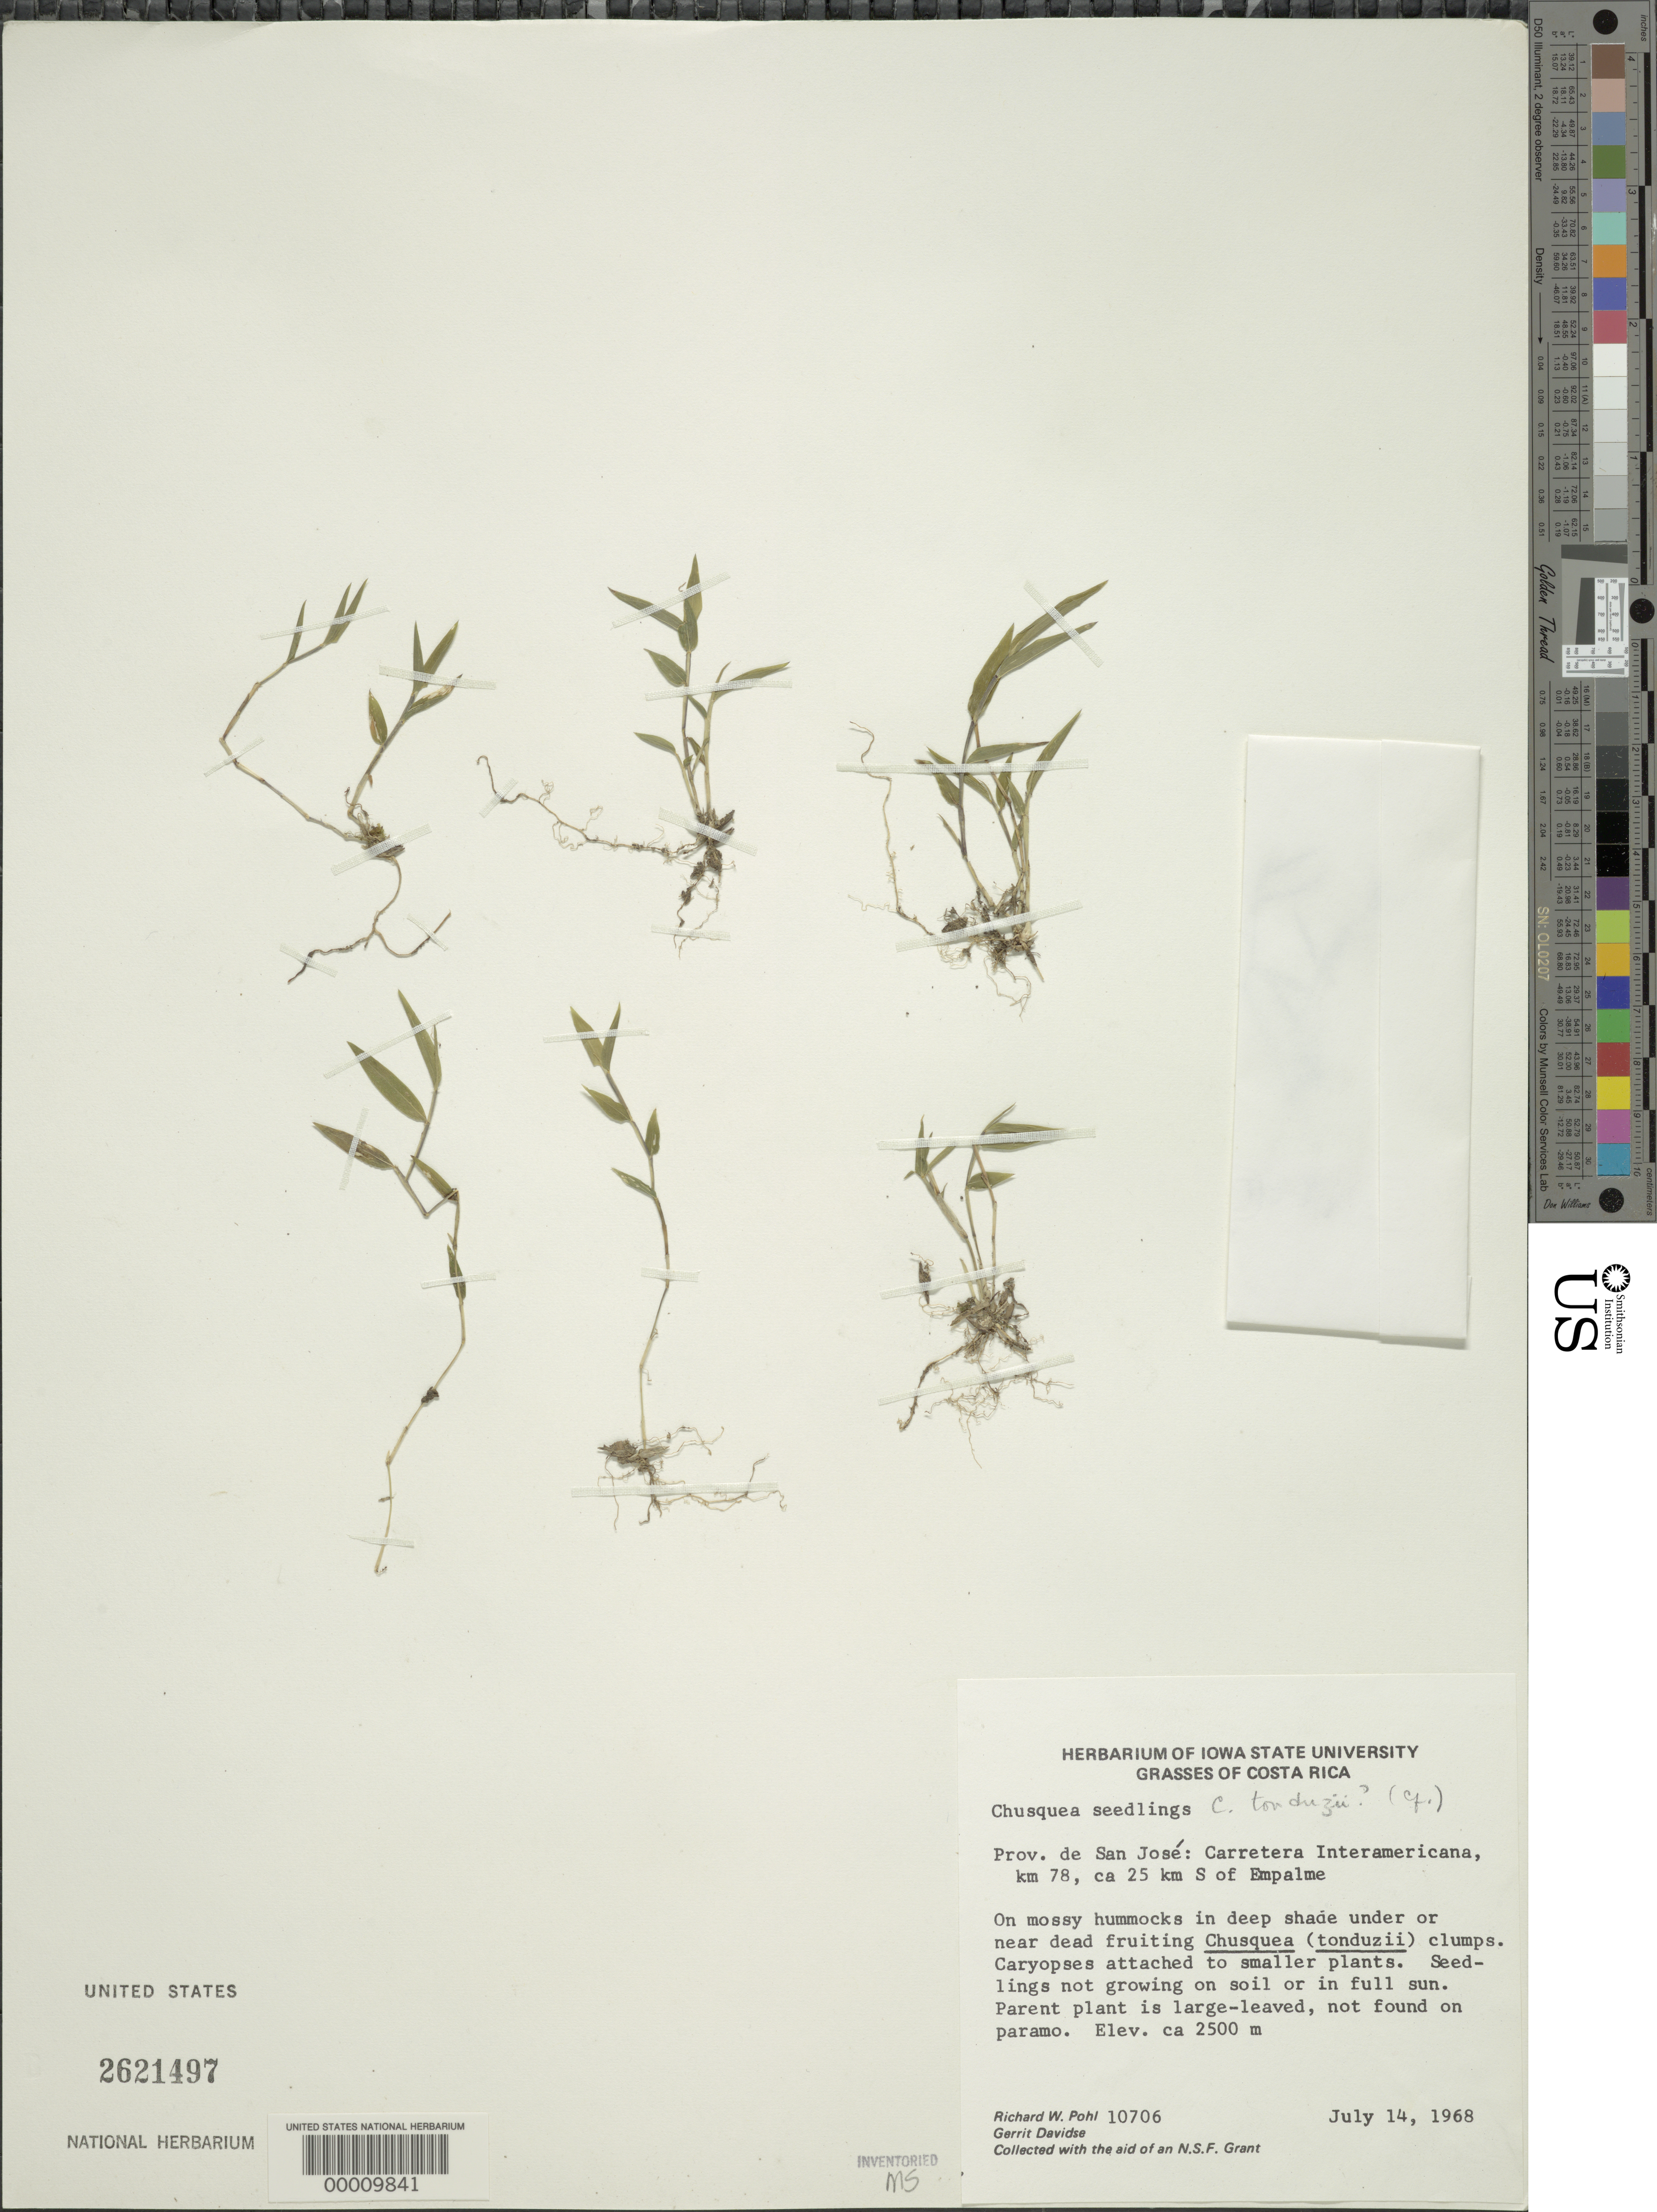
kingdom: Plantae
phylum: Tracheophyta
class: Liliopsida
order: Poales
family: Poaceae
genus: Chusquea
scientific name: Chusquea tonduzii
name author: Hack.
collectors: R. W. Pohl & G. Davidse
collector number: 10706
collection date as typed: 14 Jul 1968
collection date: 1968-07-14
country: Costa Rica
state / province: San José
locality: Empalme, carretera interamericana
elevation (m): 2500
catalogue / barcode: US 2621497